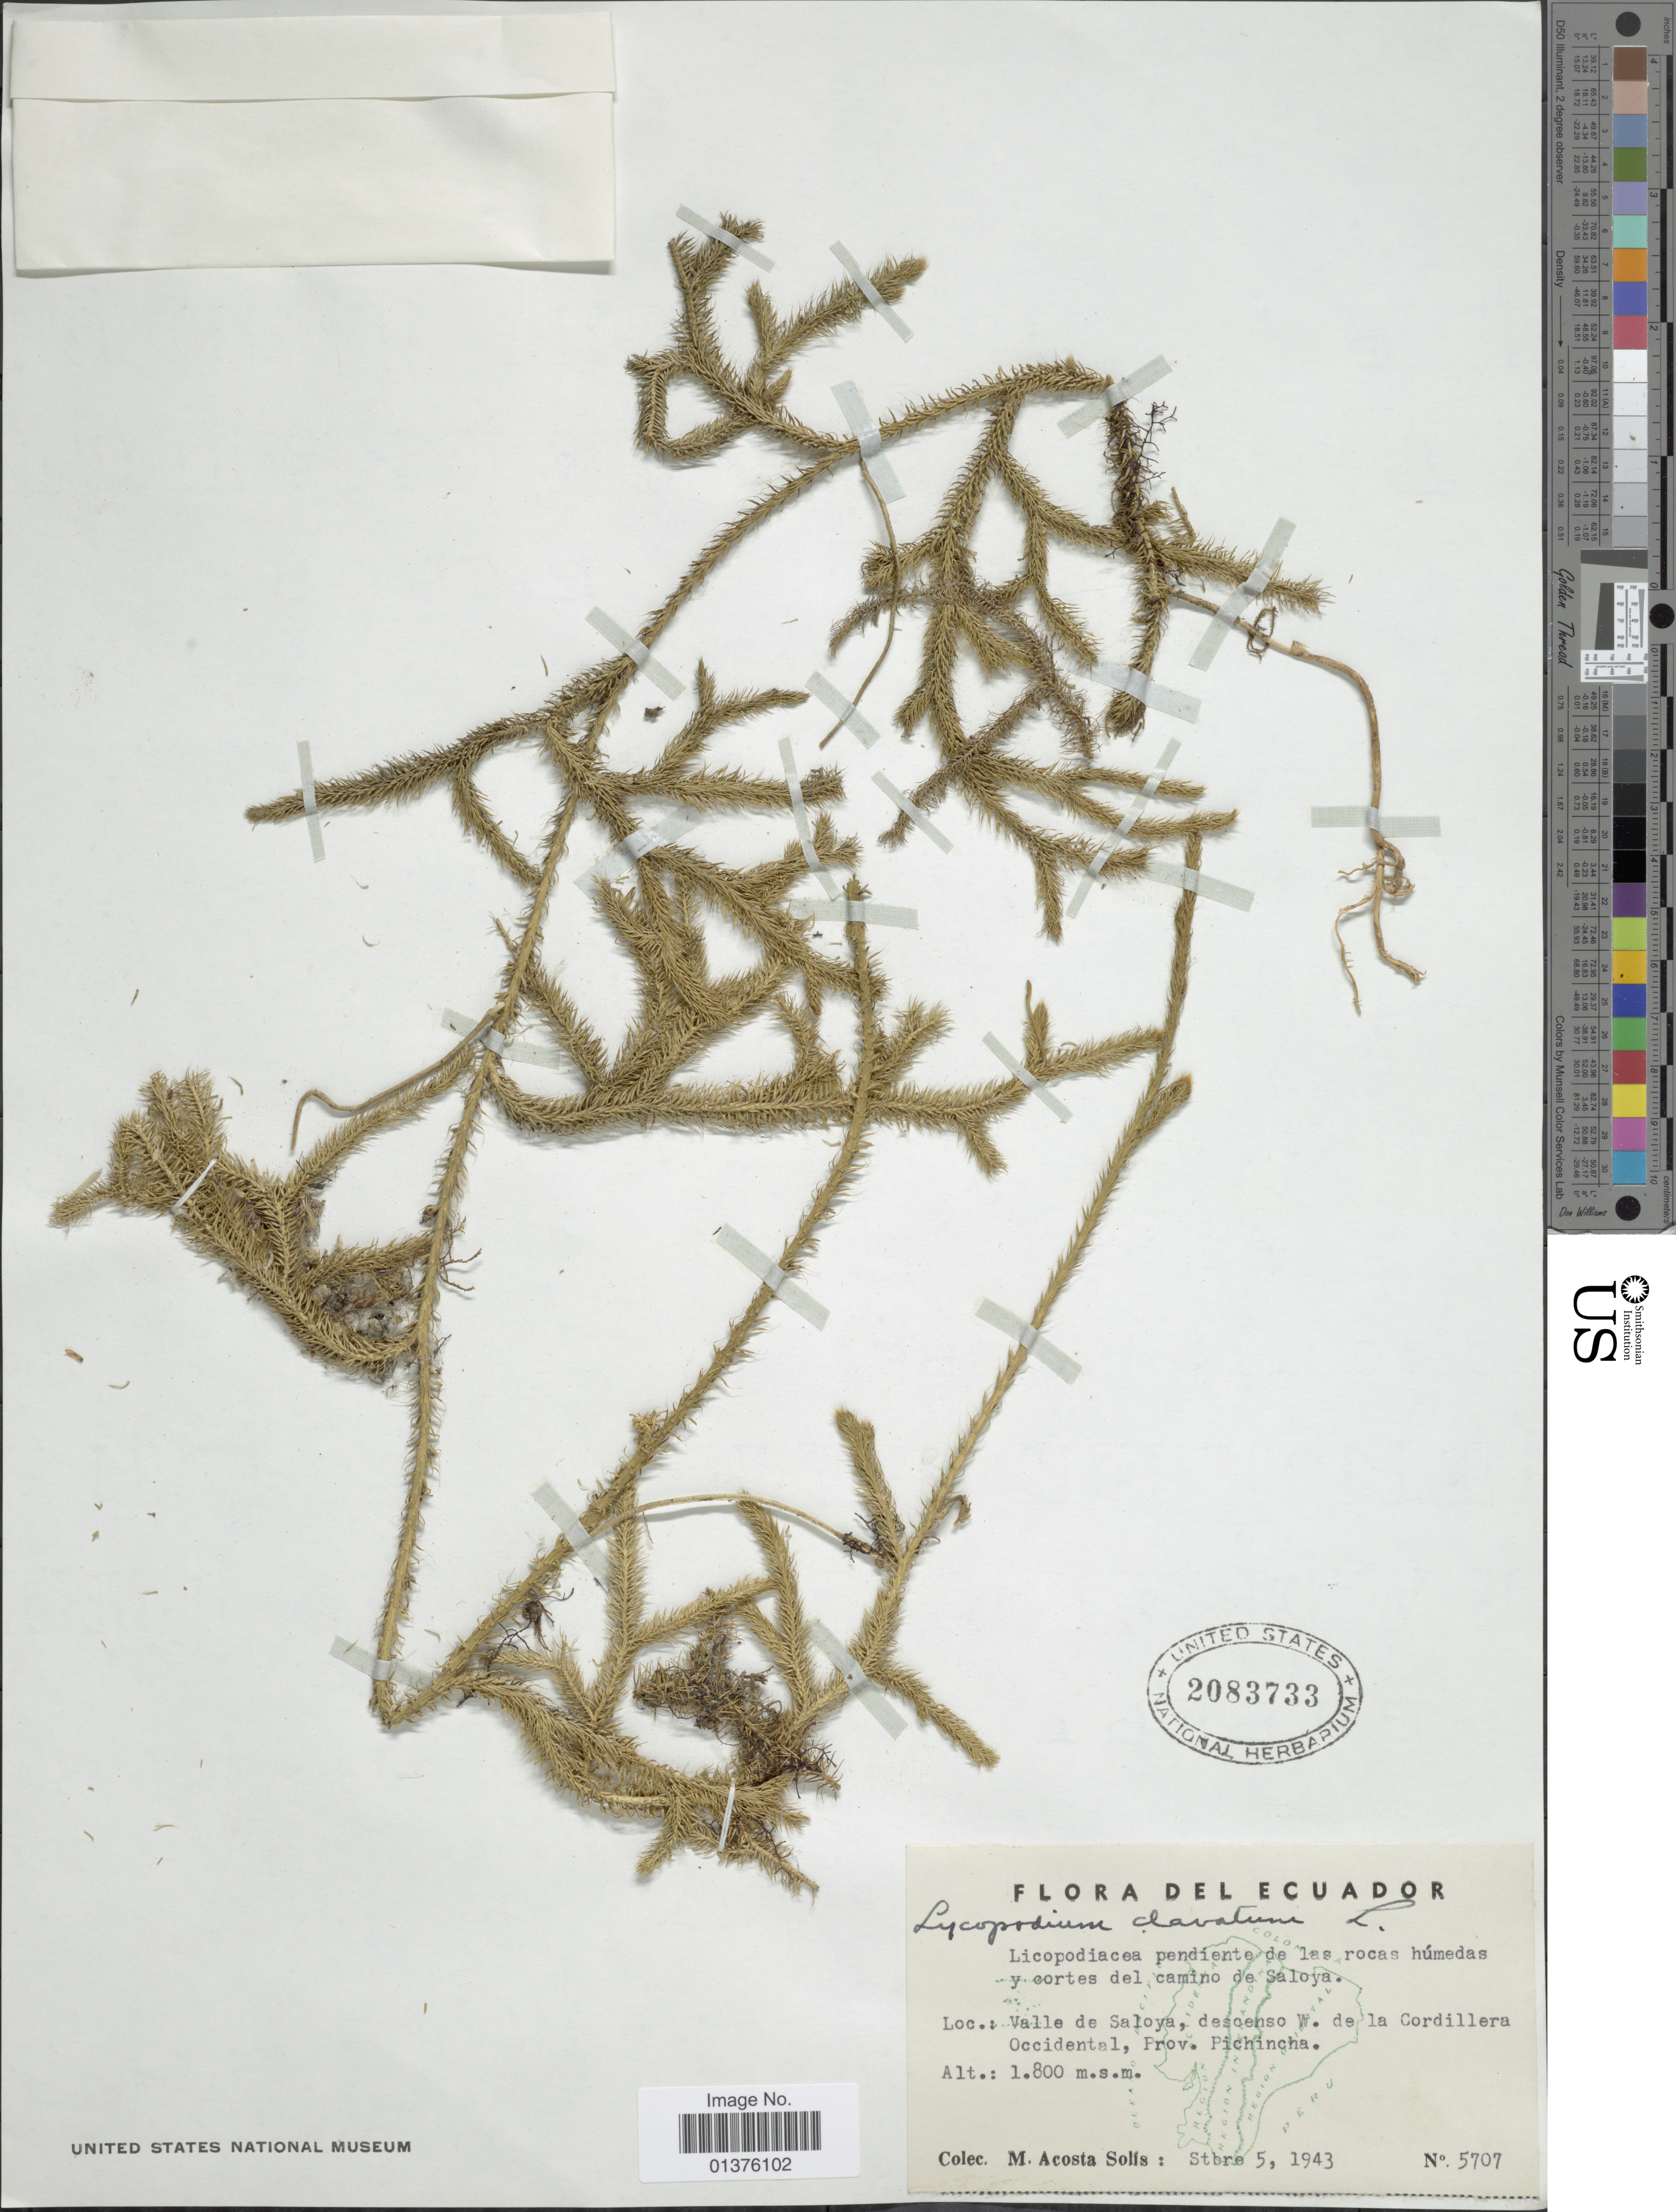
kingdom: Plantae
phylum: Tracheophyta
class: Lycopodiopsida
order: Lycopodiales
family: Lycopodiaceae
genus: Lycopodium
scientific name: Lycopodium clavatum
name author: L.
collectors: M. Acosta Solis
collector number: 5707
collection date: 1943-09-05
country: Ecuador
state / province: Pichincha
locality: Valle de Saloya, descenso W. de la Cordillera Occidental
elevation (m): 1800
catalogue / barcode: US 2083733